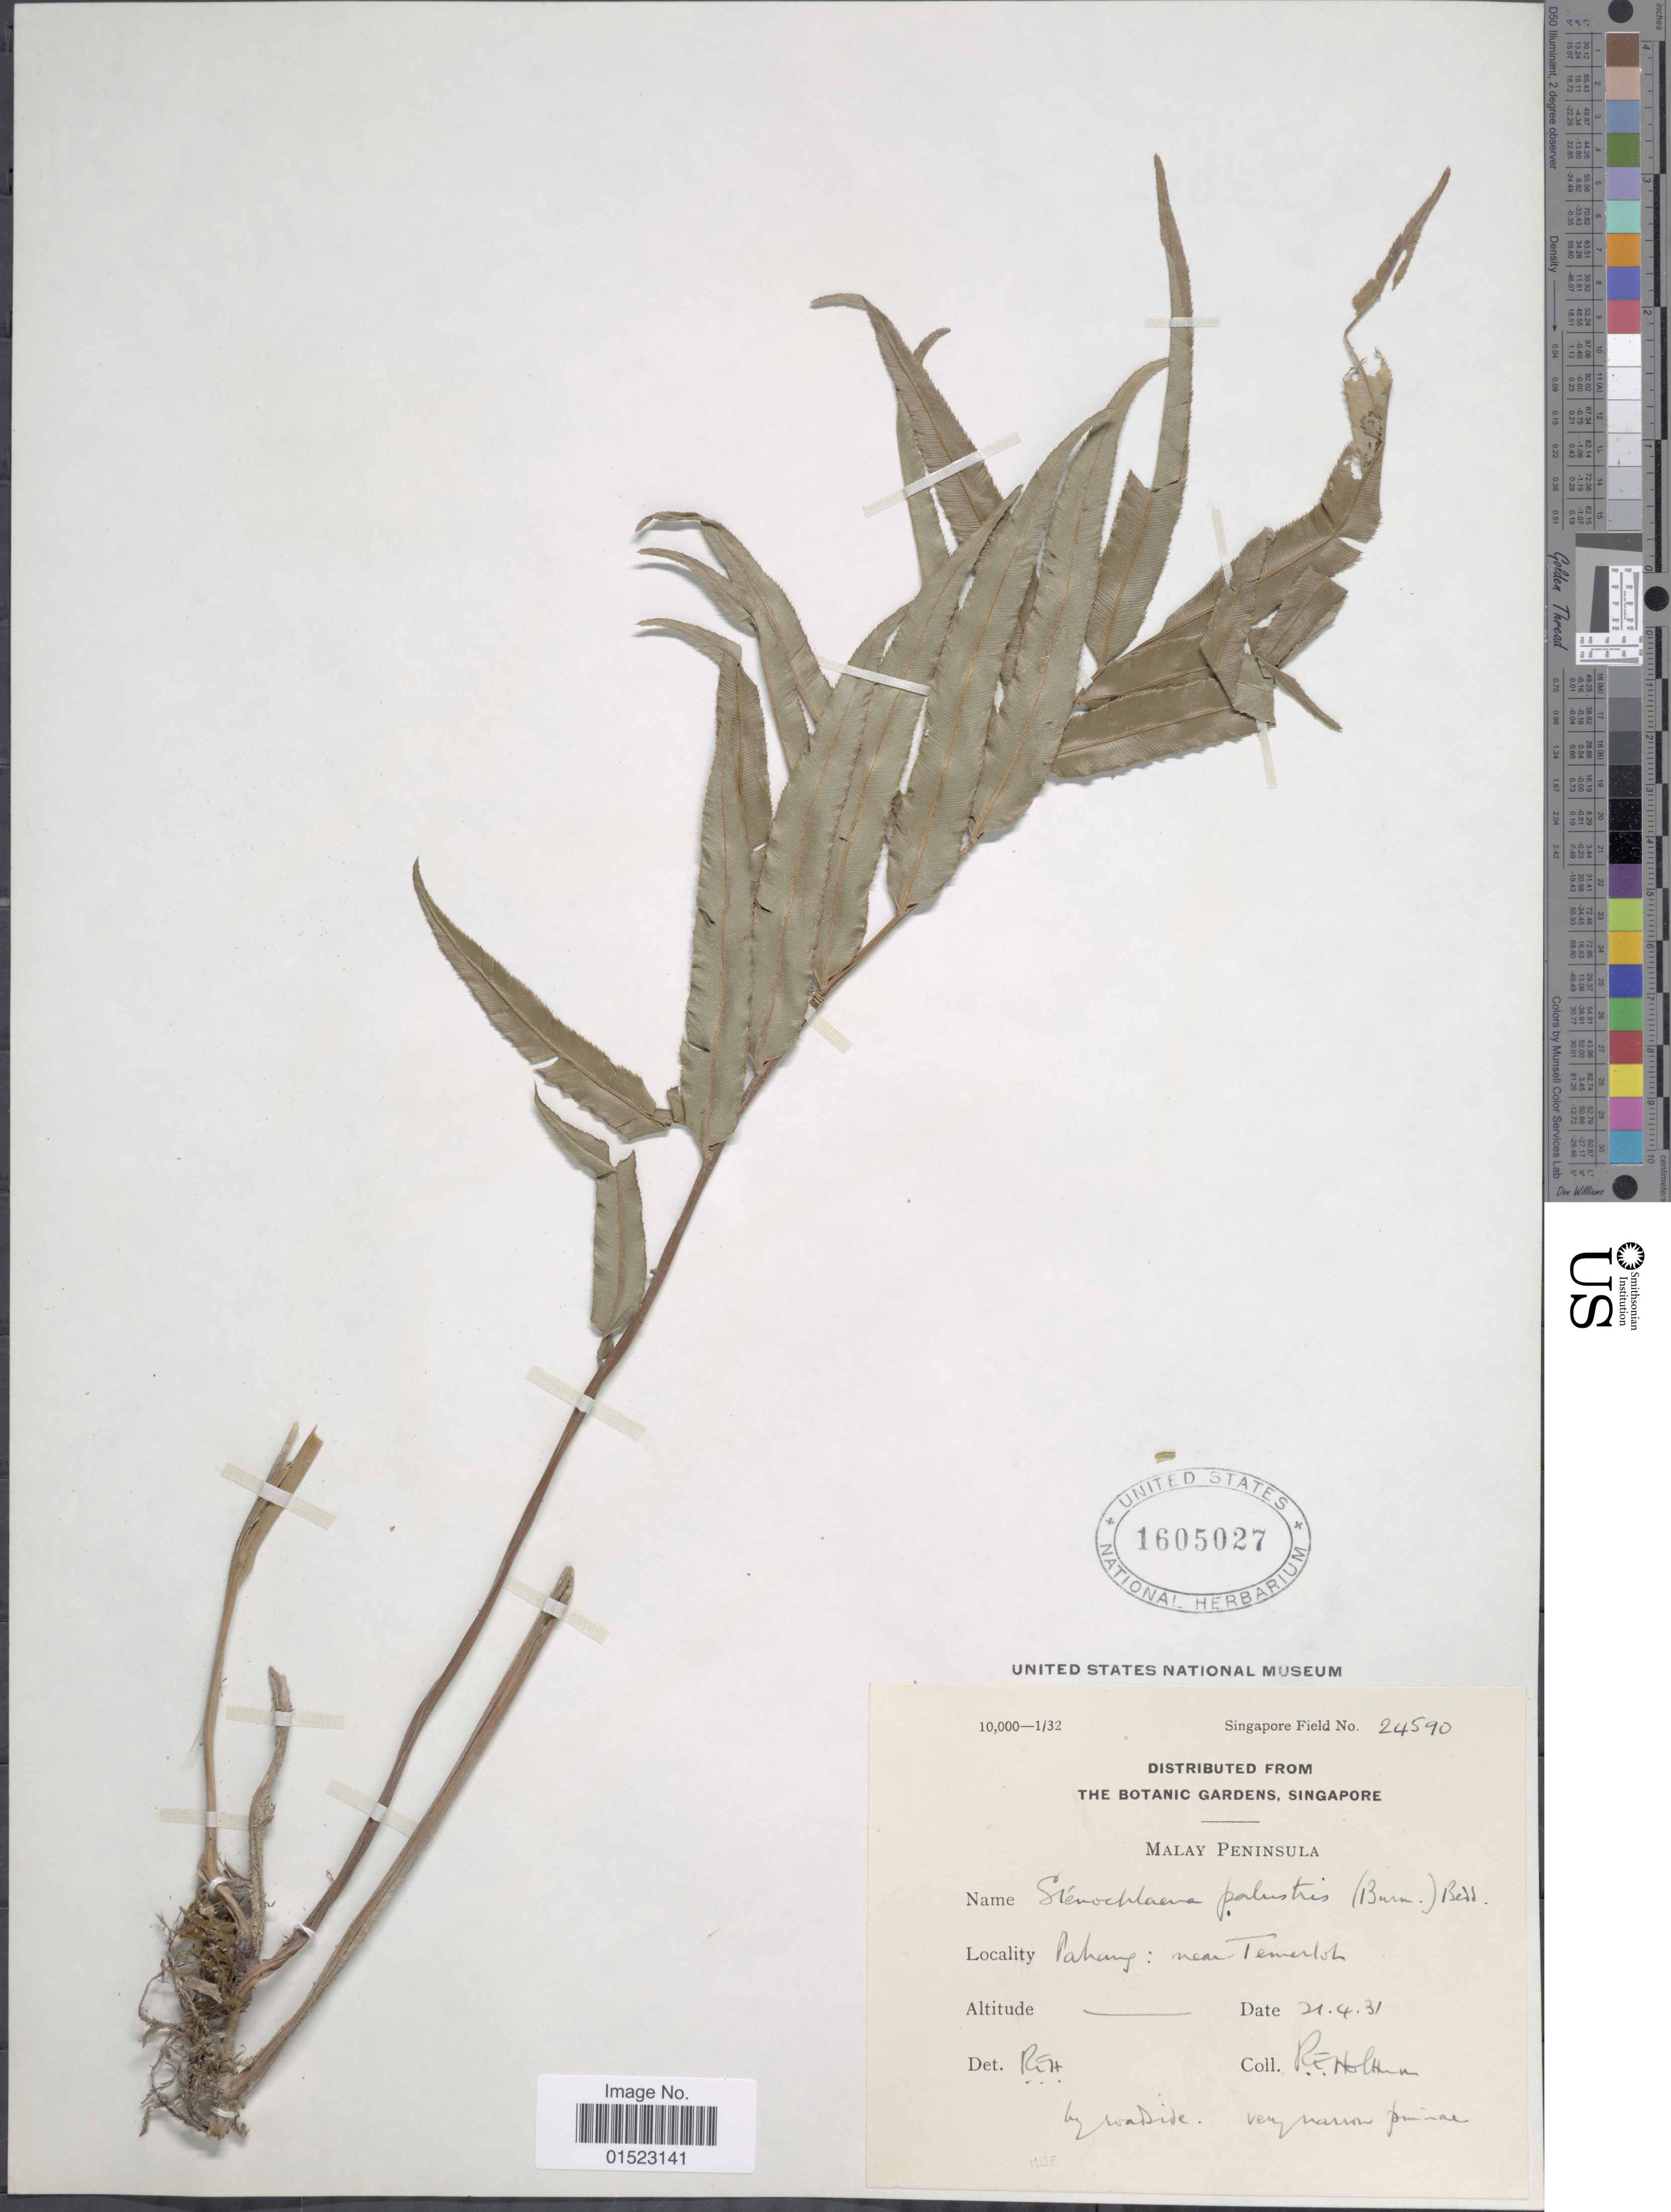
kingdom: Plantae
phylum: Tracheophyta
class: Polypodiopsida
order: Polypodiales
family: Blechnaceae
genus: Stenochlaena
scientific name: Stenochlaena palustris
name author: (Burm. f.) Bedd.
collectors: R. E. Holttum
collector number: Singapore Filed 24590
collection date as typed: Transcribed d/m/y: 21/4/31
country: Malaysia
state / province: Pahang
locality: Near Temerloh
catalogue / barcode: US 1605027